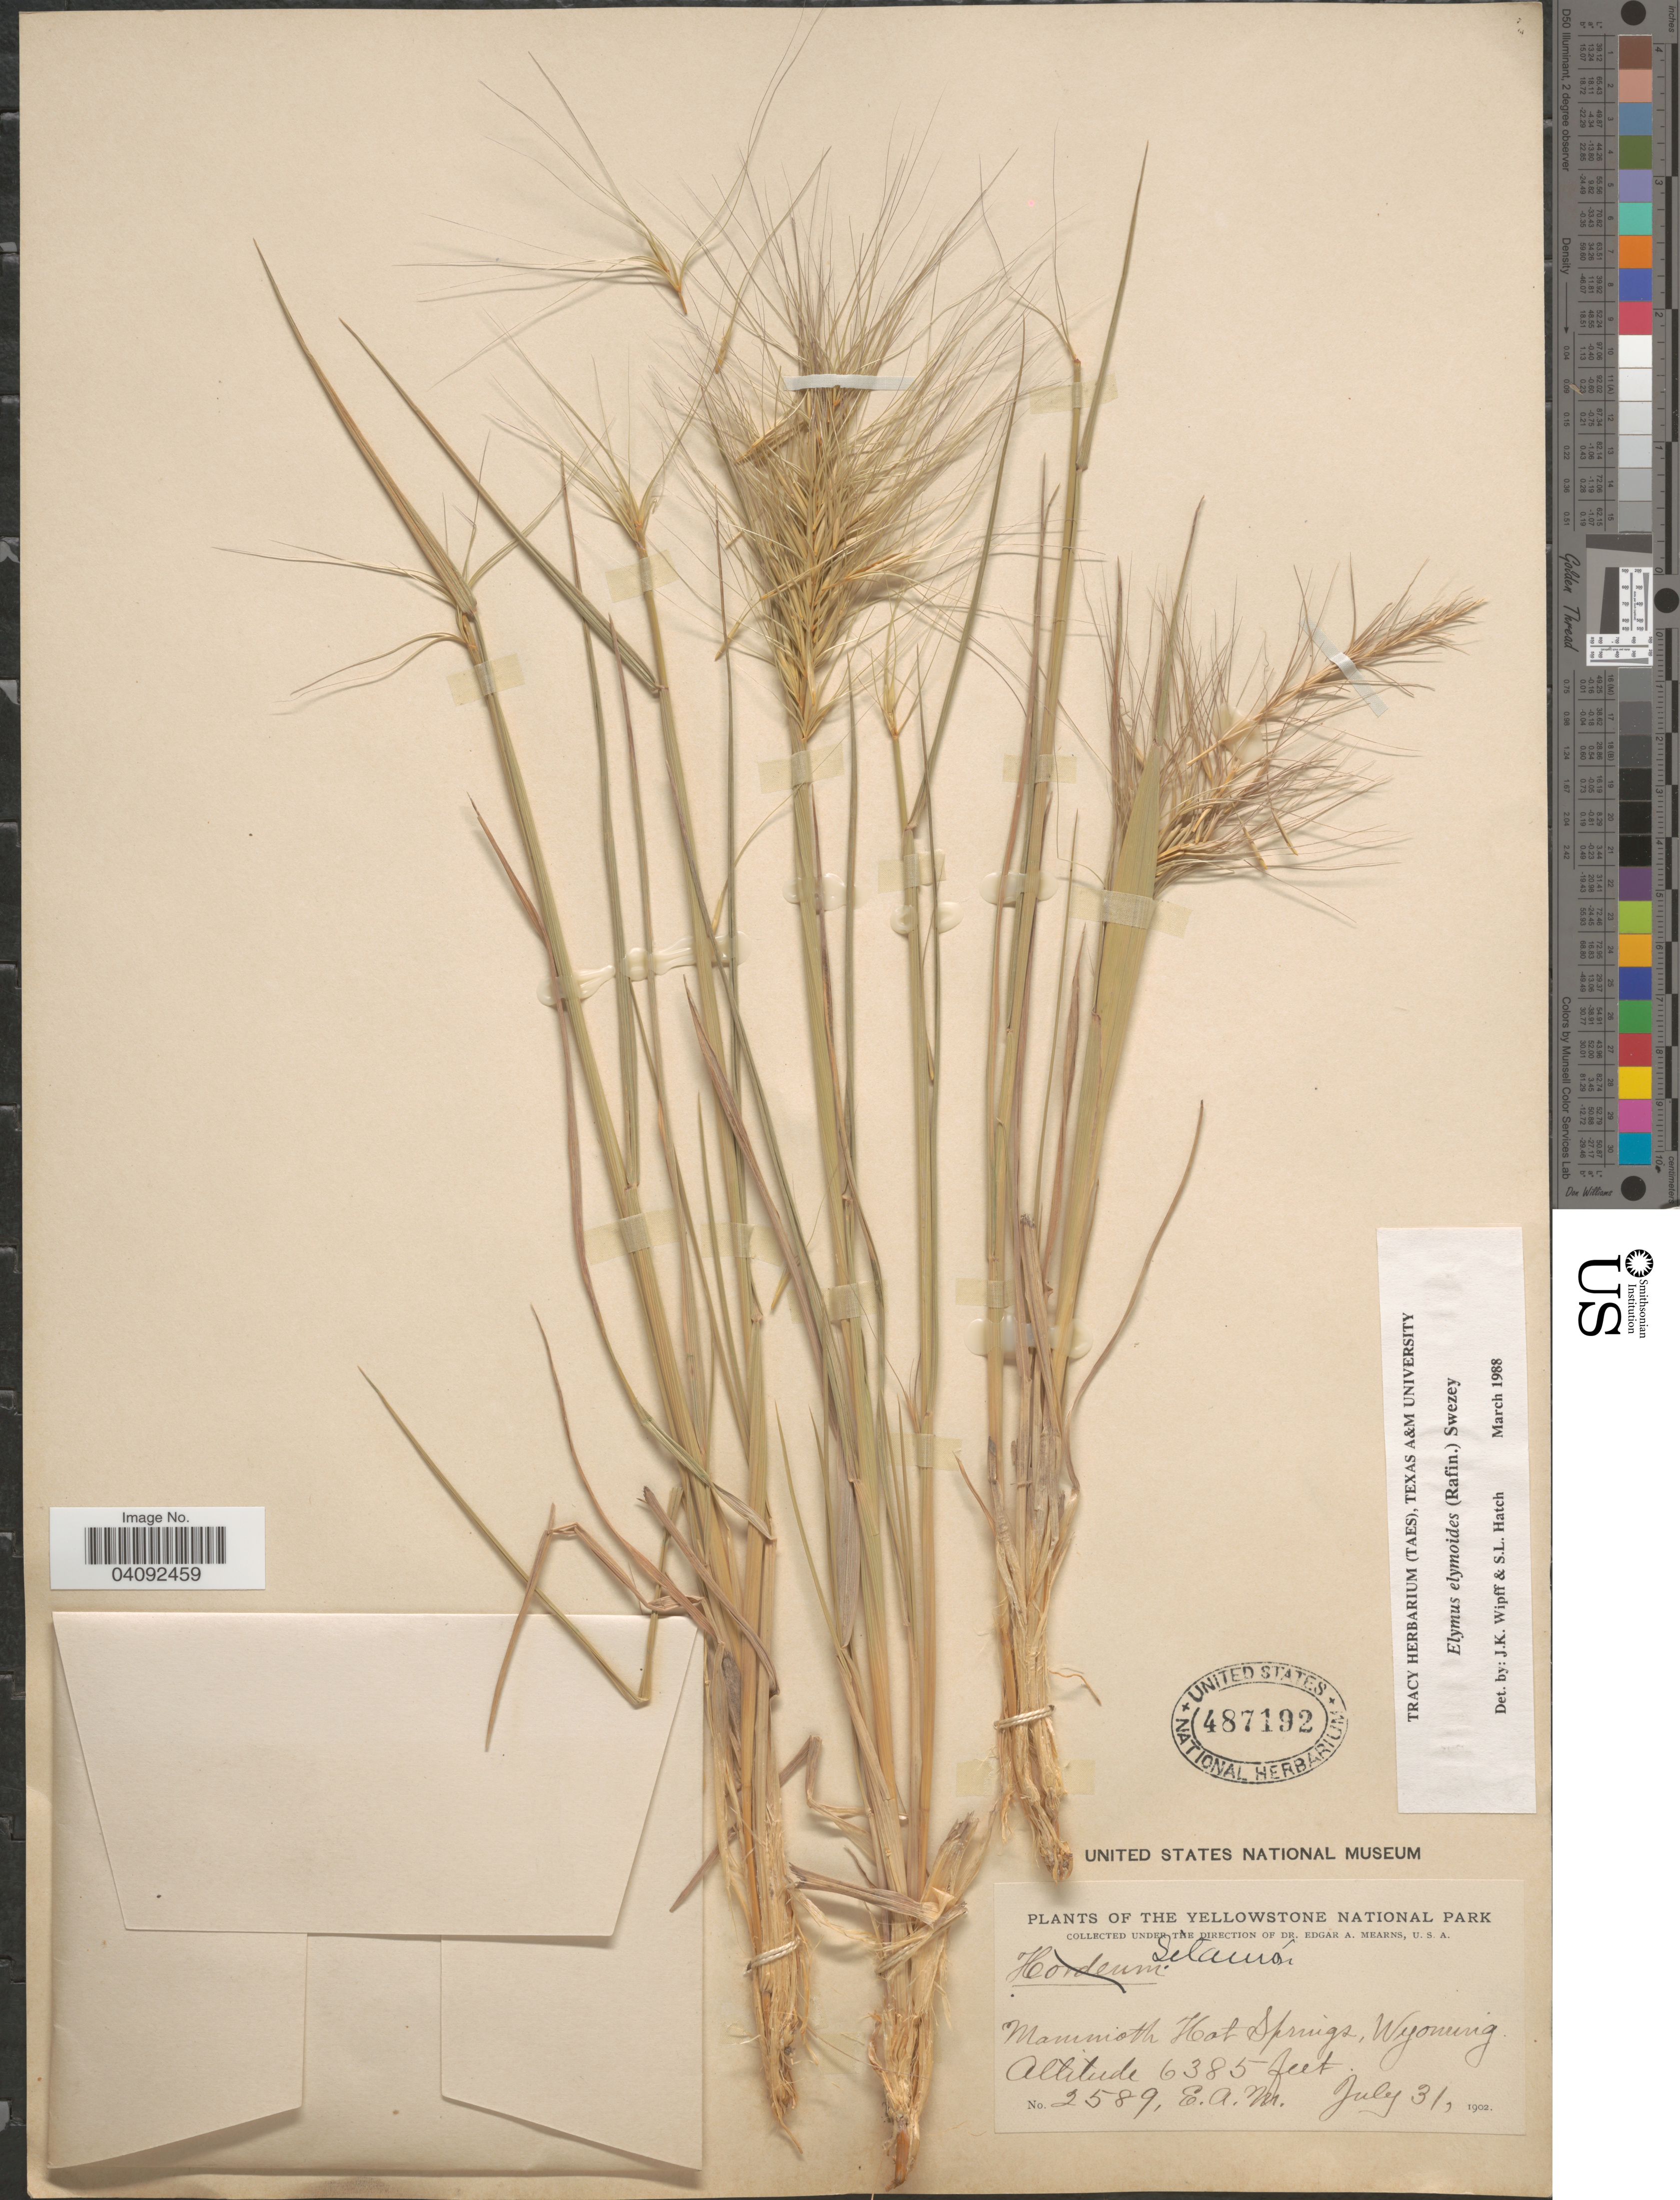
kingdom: Plantae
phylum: Tracheophyta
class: Liliopsida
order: Poales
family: Poaceae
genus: Elymus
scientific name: Elymus elymoides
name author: (Raf.) Swezey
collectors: E. A. Mearns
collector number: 2589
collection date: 1902-07-31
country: United States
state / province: Wyoming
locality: The Yellowstone National Park. Mammoth Hot Springs.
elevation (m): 1946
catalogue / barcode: US 487192